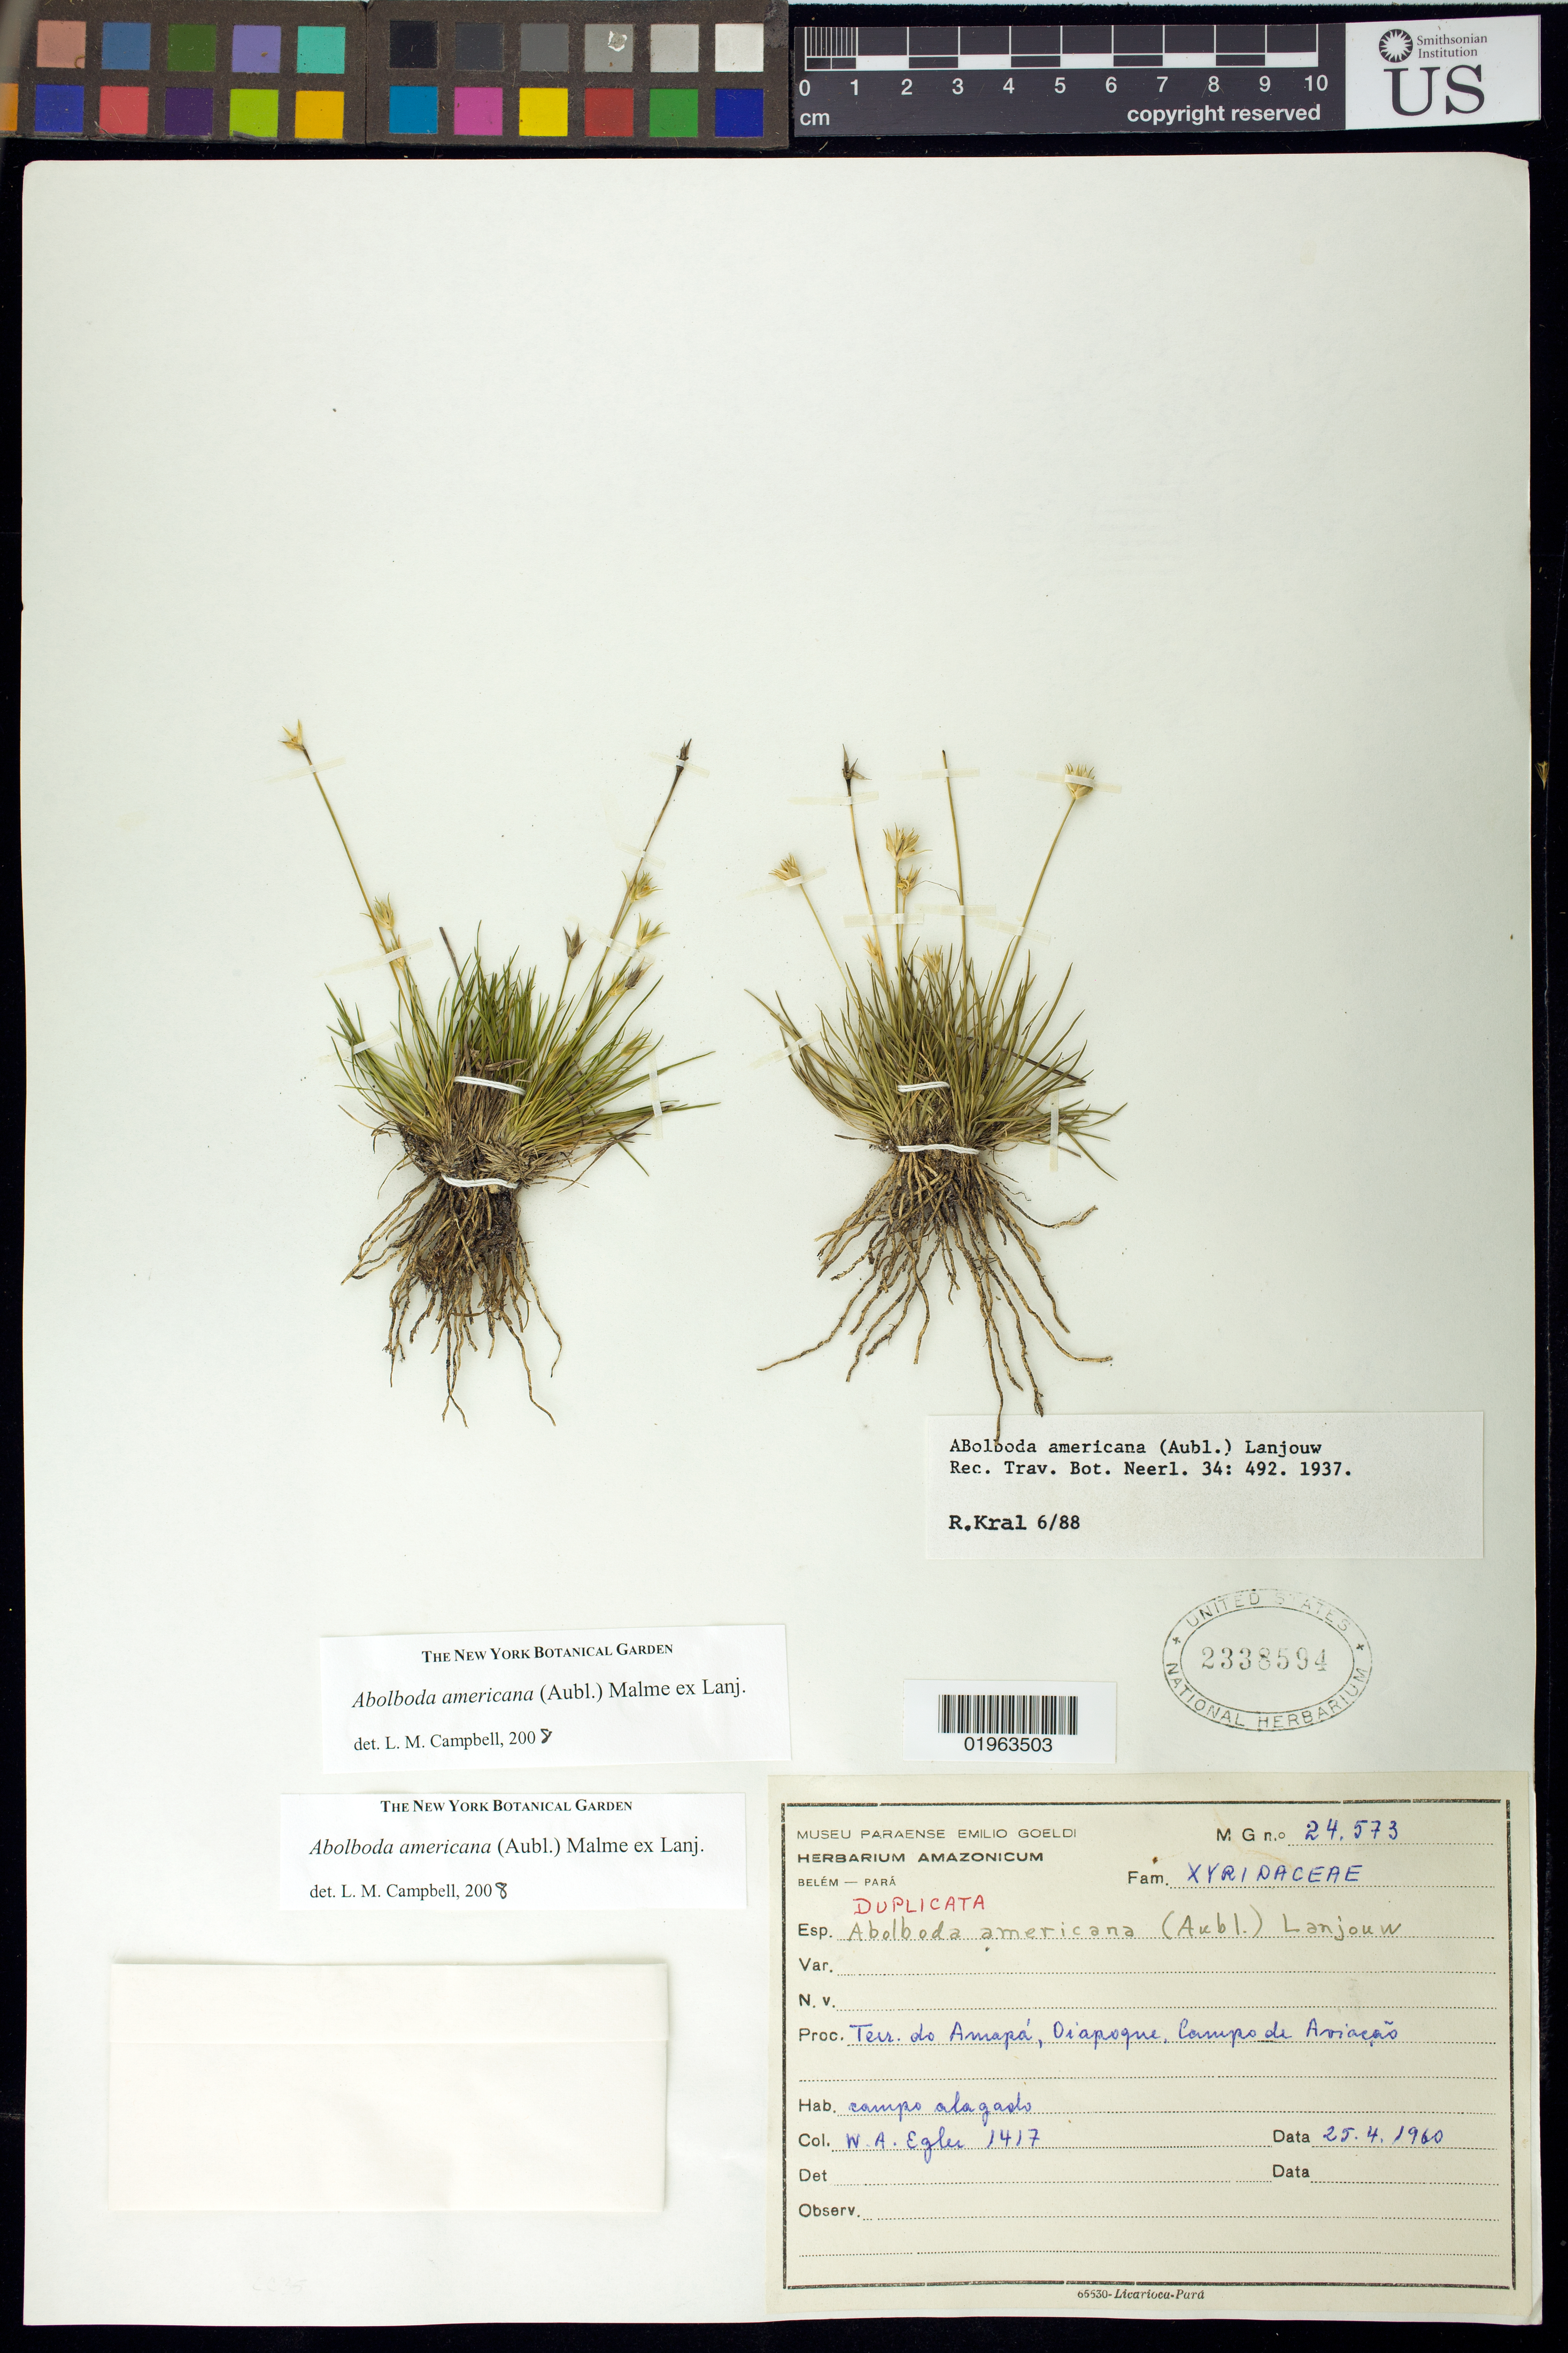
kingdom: Plantae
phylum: Tracheophyta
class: Liliopsida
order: Poales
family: Xyridaceae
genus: Abolboda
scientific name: Abolboda americana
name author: (Aubl.) Lanj.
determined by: Campbell, L. M.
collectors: W. A. Egler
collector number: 1417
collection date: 1960-04-25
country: Brazil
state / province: Amapá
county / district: Oiapoque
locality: Rio Oiapoque. Campo near the Airfield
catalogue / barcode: US 2338594